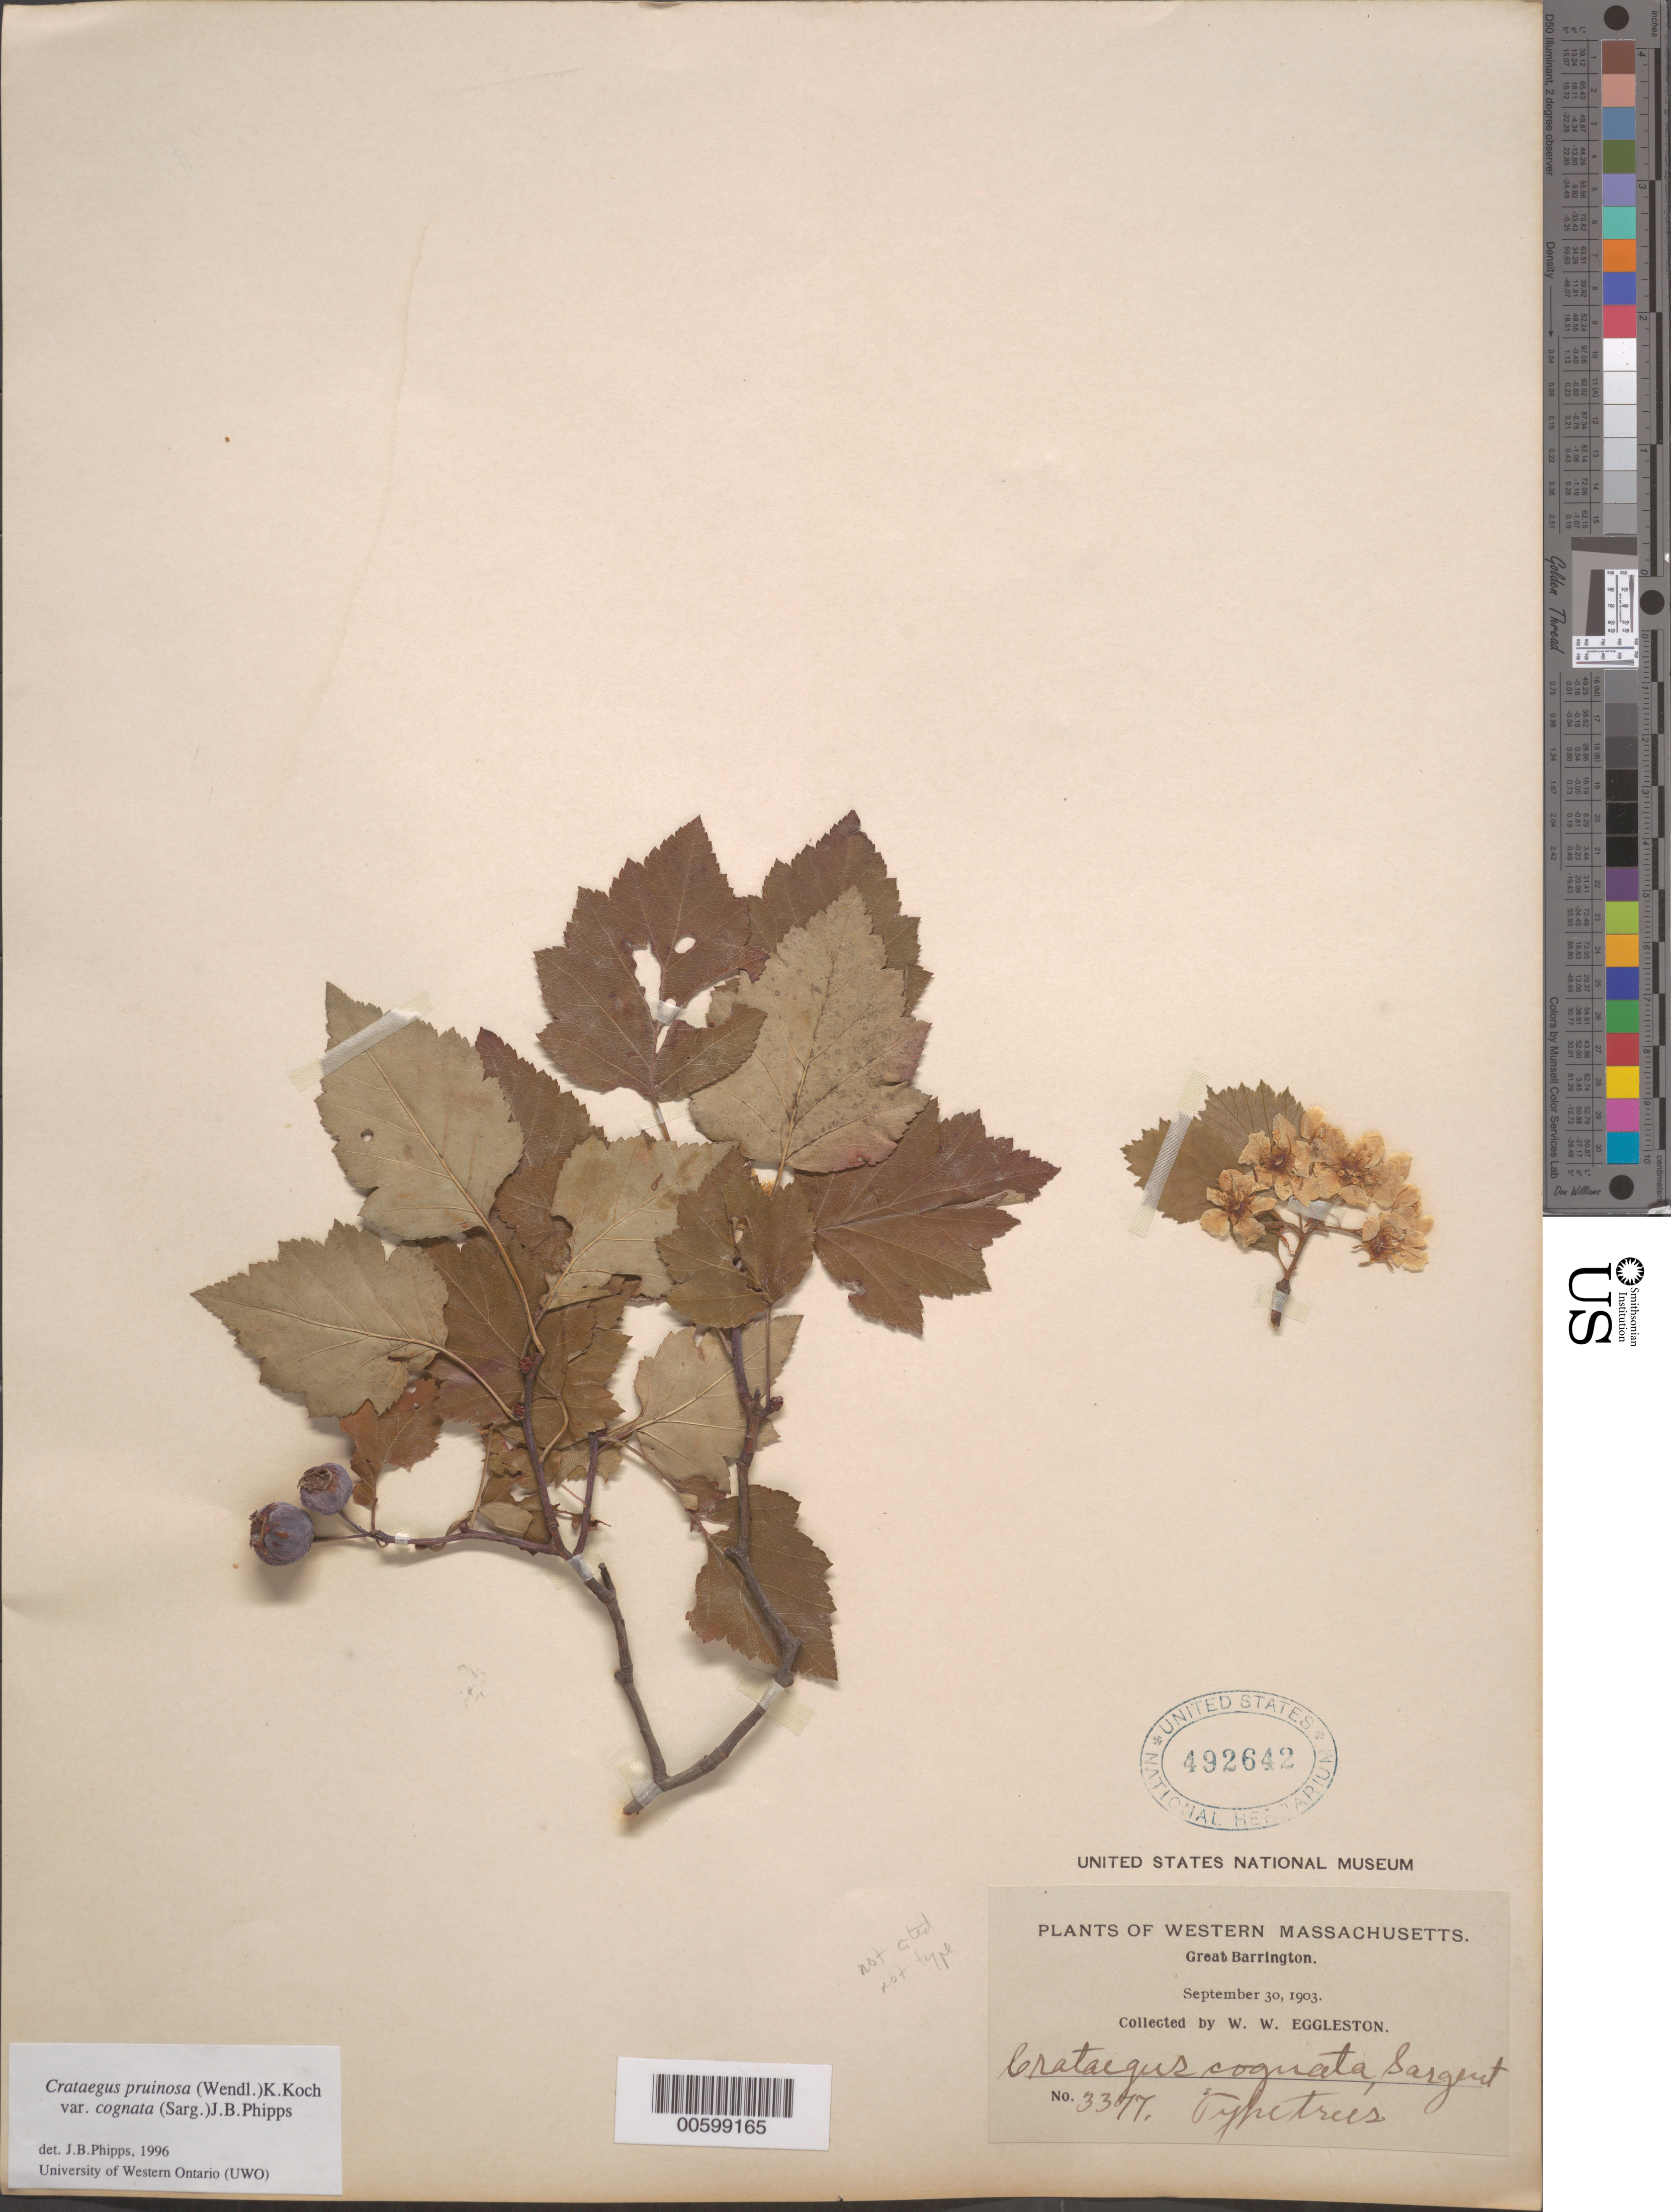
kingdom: Plantae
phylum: Tracheophyta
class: Magnoliopsida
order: Rosales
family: Rosaceae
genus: Crataegus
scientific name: Crataegus pruinosa var. cognata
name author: (Sarg.) J.B. Phipps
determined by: Phipps, James B., (UWO), University of Western Ontario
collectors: W. W. Eggleston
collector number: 3377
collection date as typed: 30 Sep 1903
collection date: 1903-09-30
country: United States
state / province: Massachusetts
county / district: Berkshire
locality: Great Barrington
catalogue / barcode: US 492642